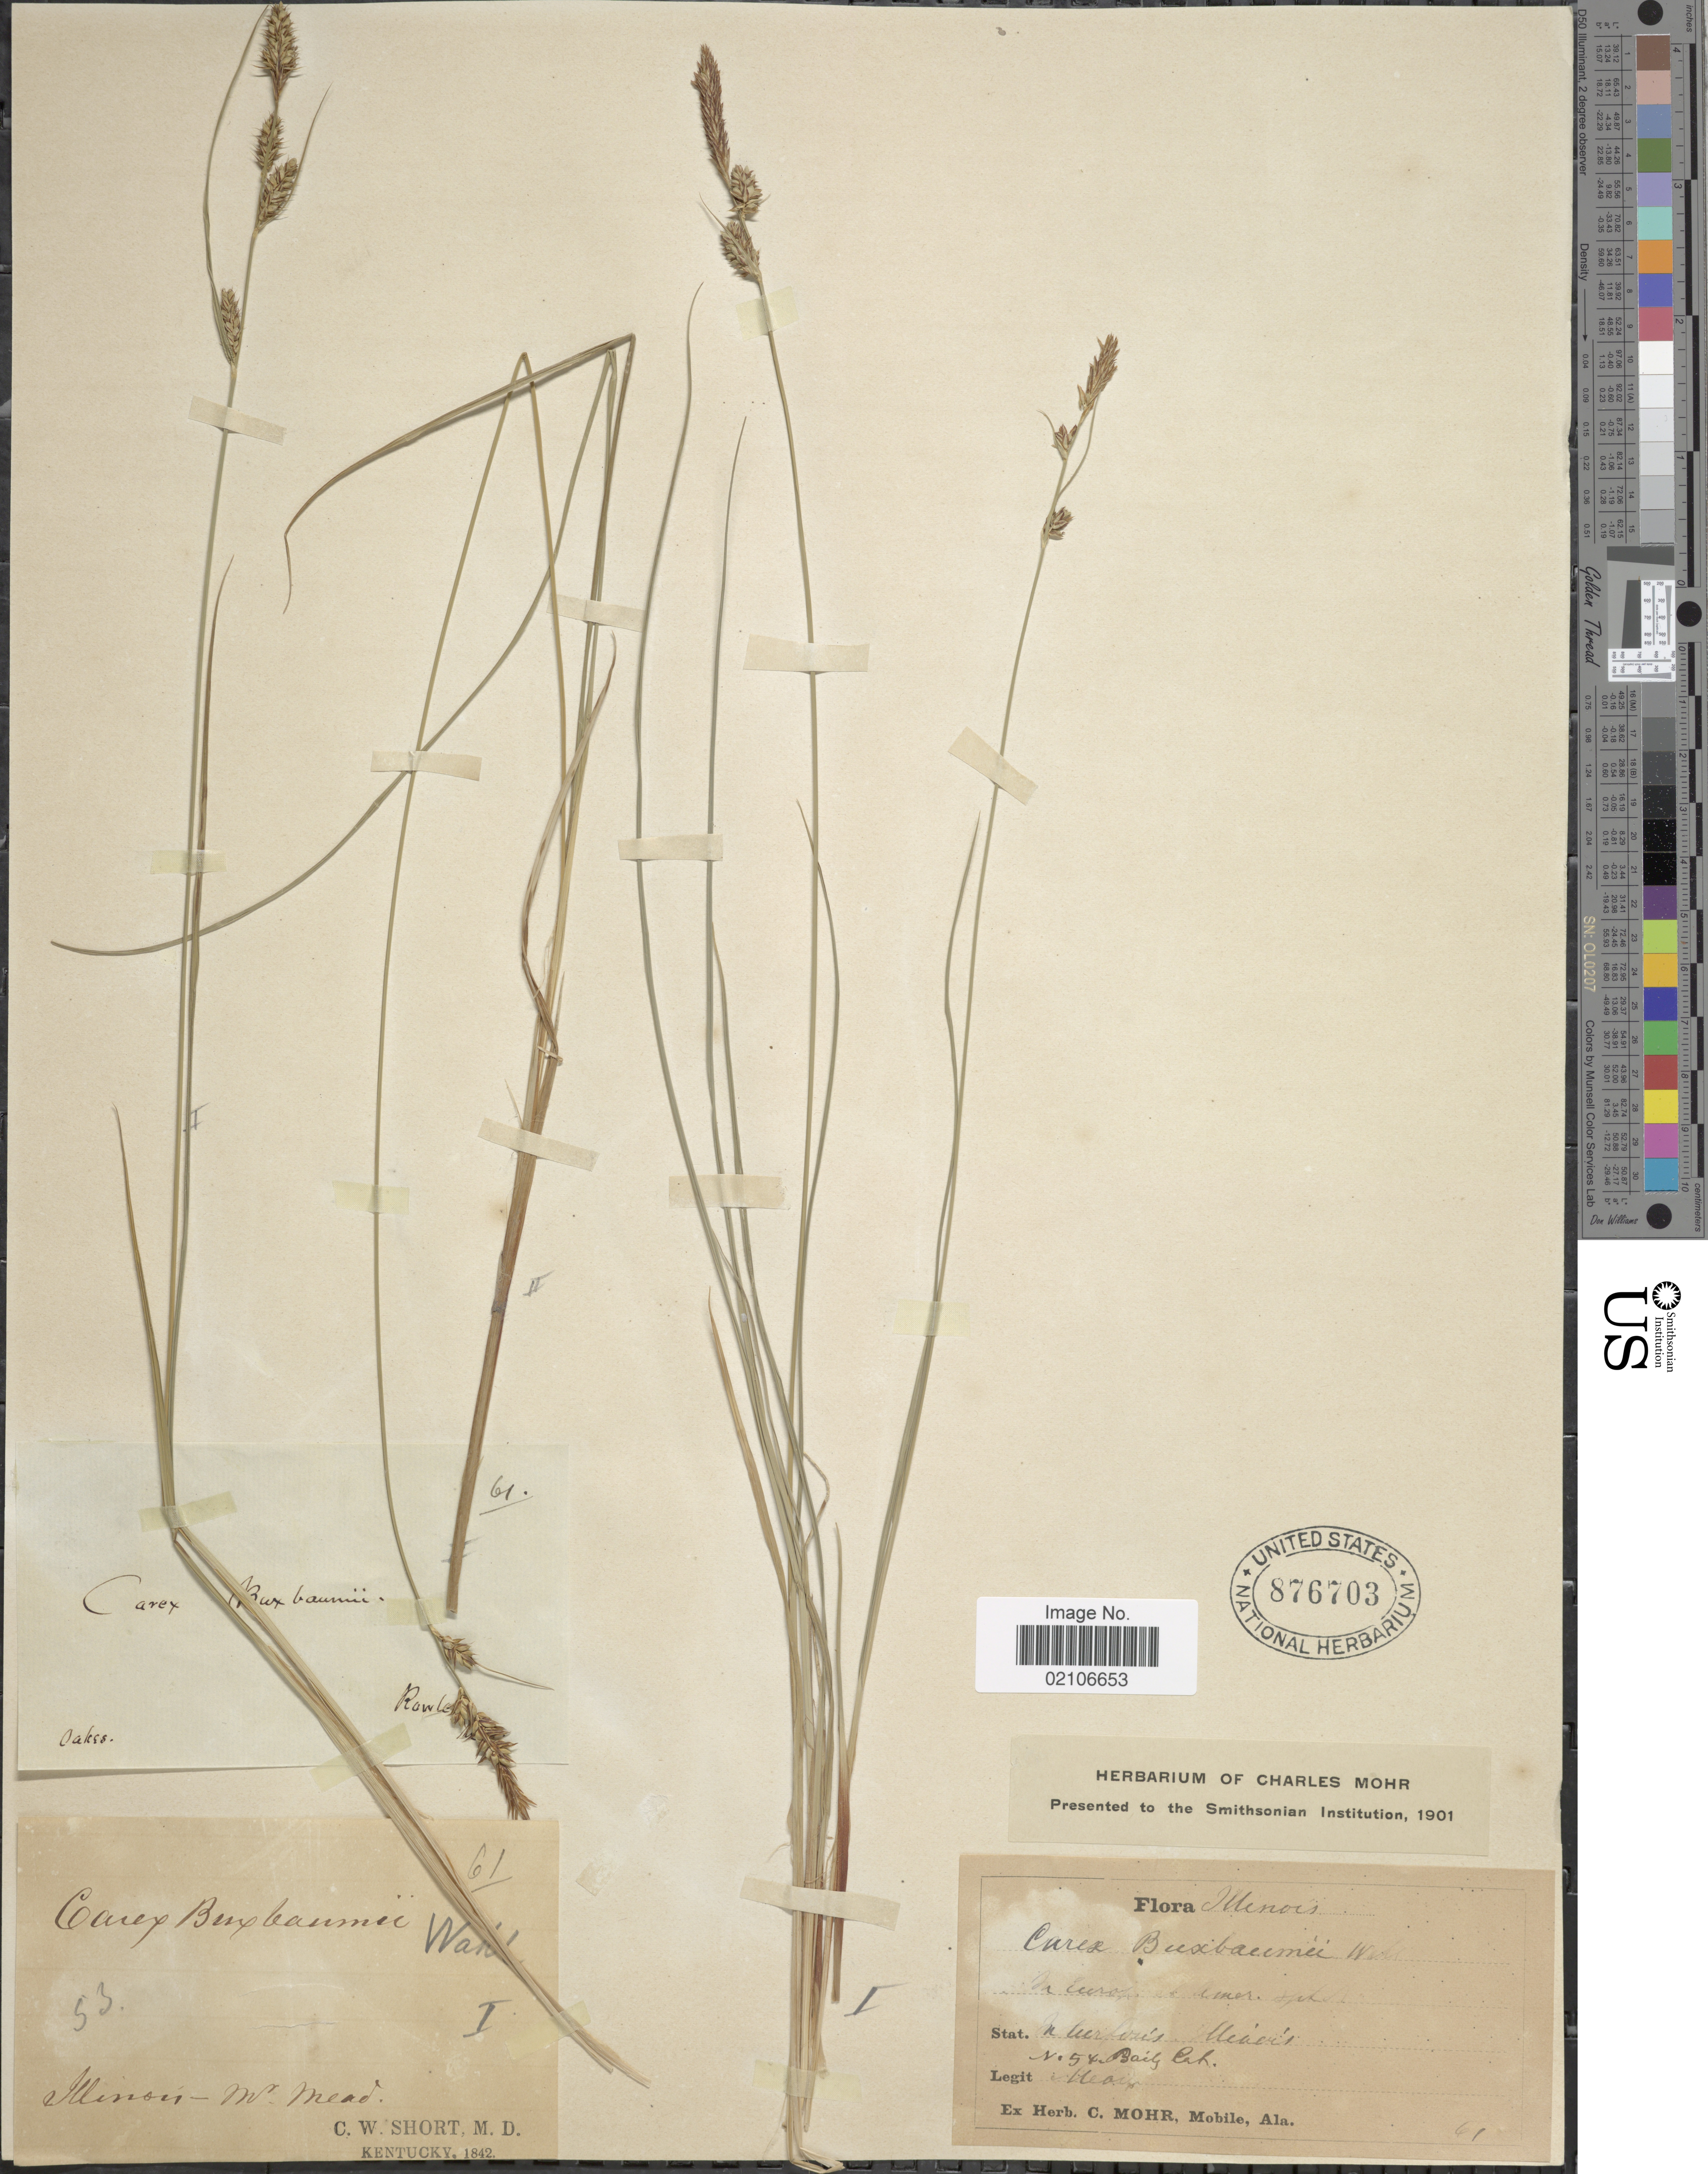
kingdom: Plantae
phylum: Tracheophyta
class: Liliopsida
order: Poales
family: Cyperaceae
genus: Carex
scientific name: Carex buxbaumii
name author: Wahlenb.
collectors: W. Mead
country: United States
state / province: Illinois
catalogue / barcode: US 876703